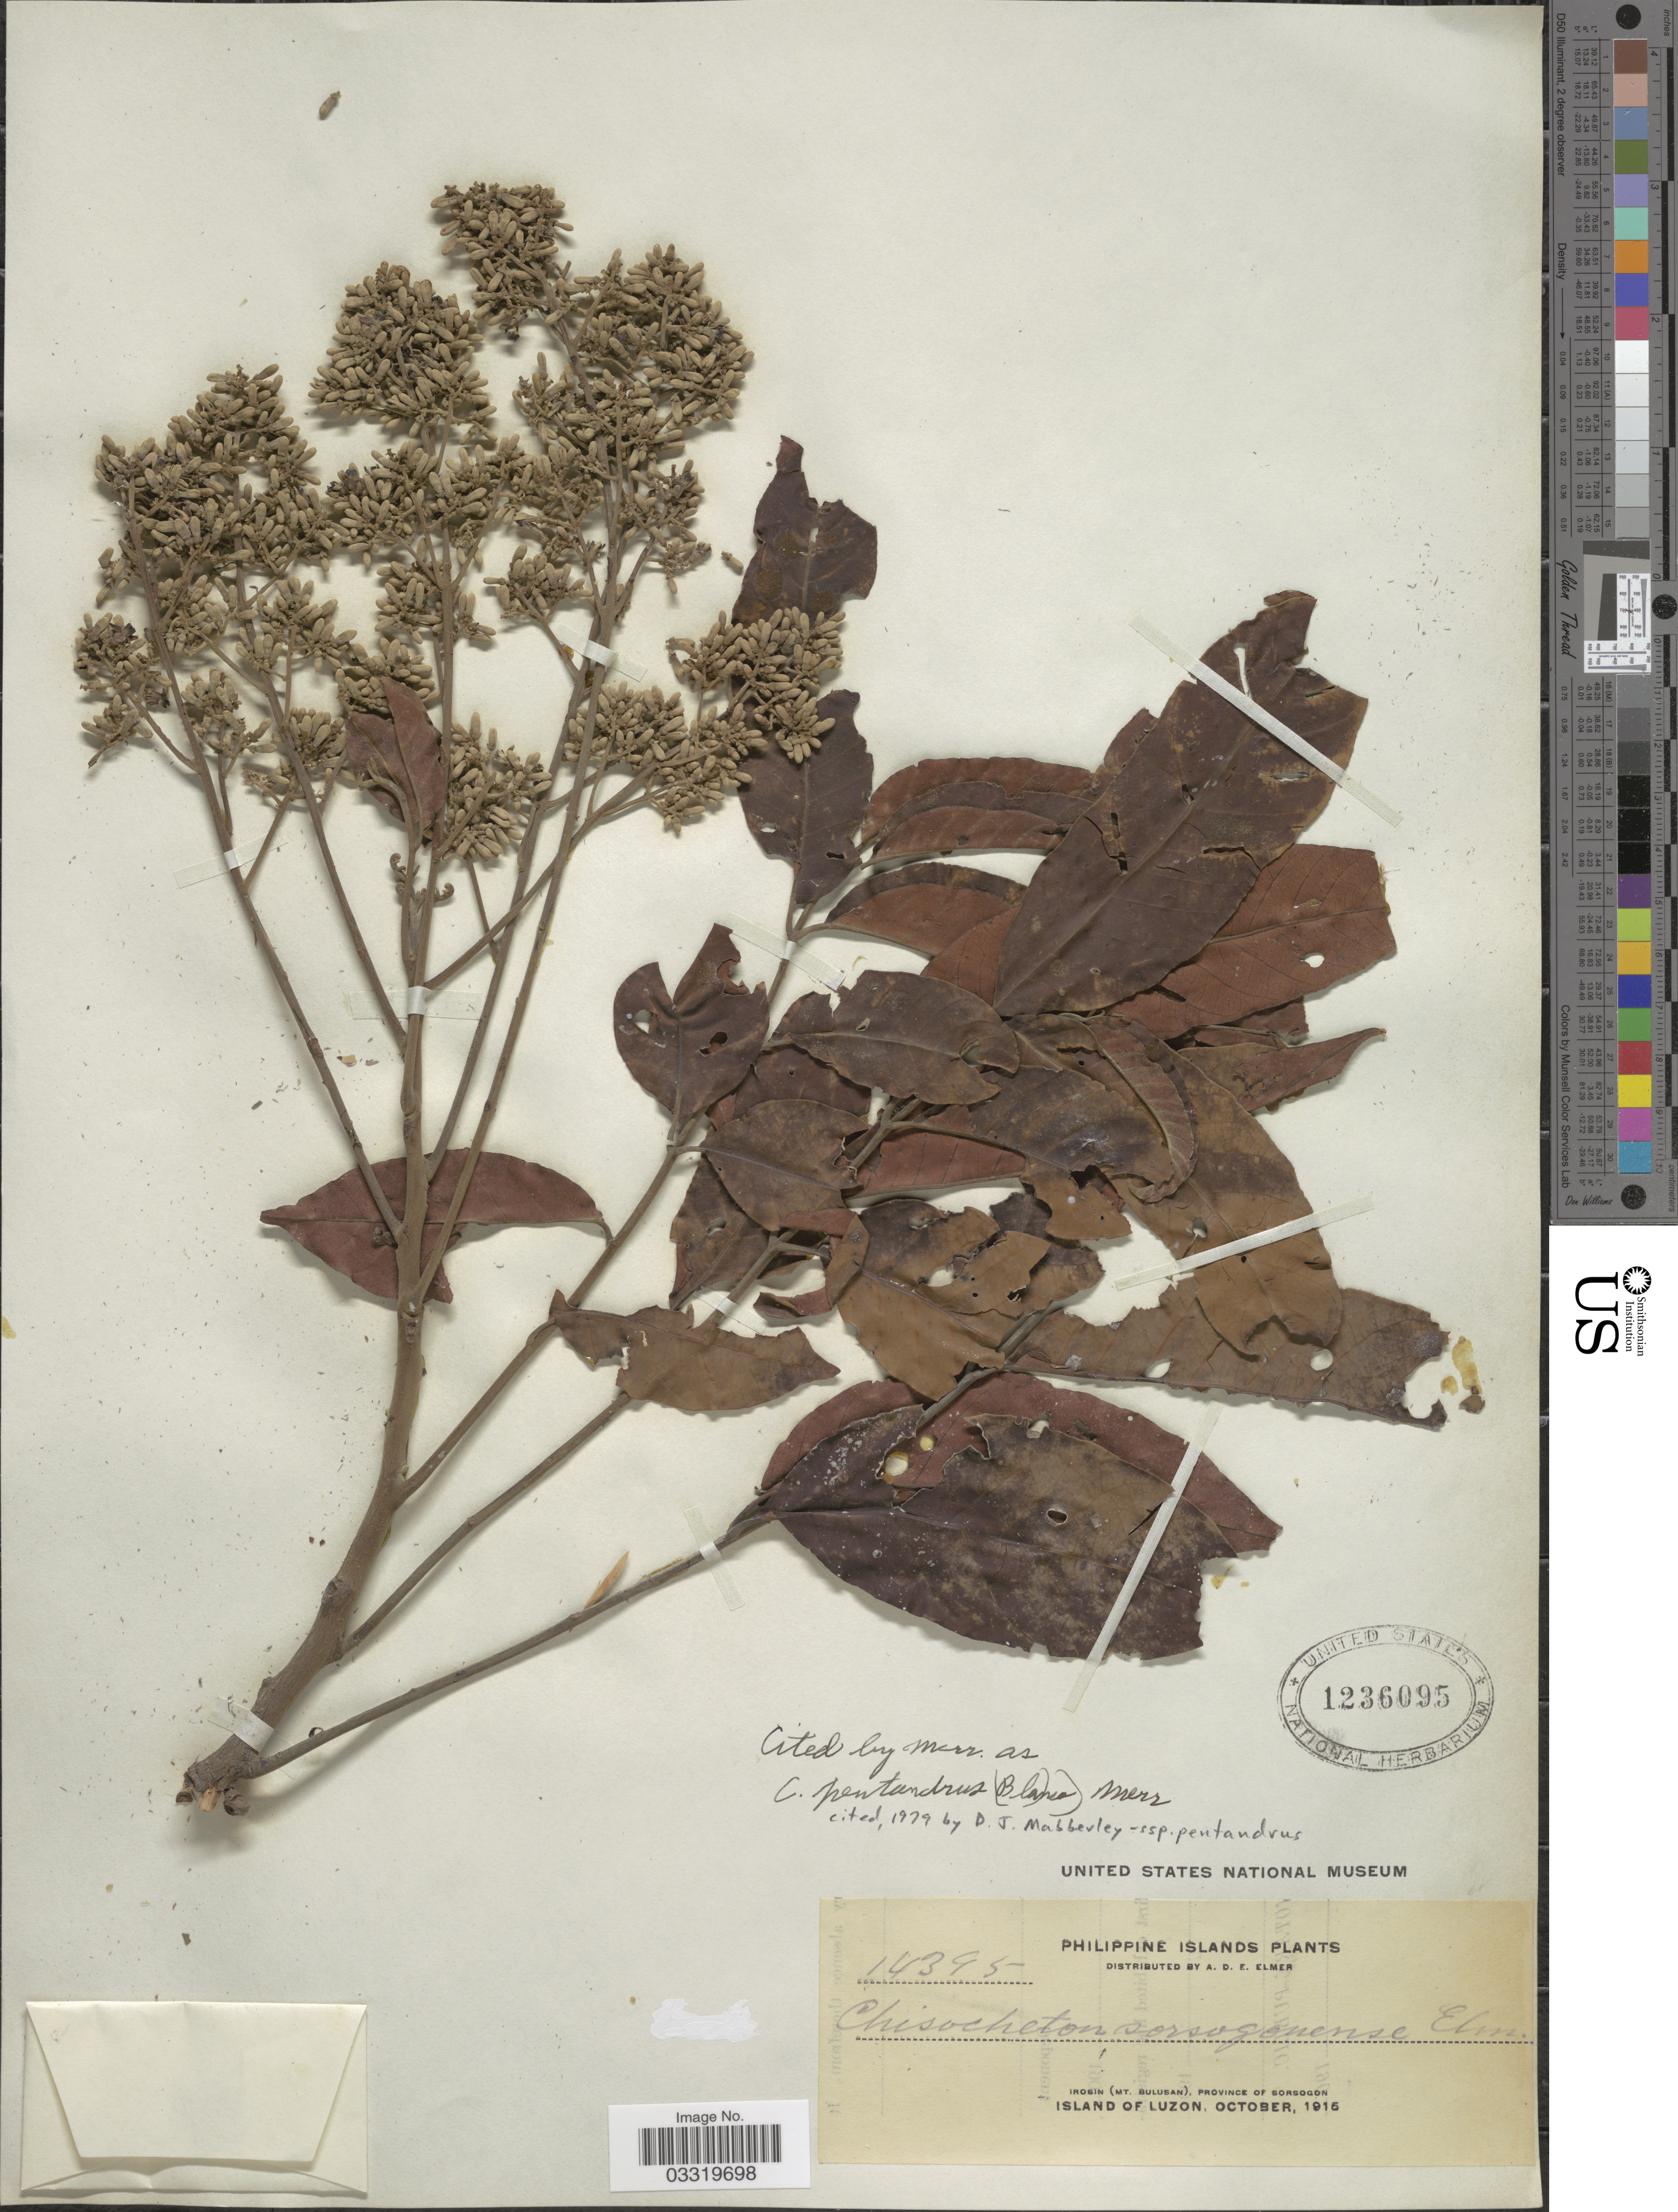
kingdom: Plantae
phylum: Tracheophyta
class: Magnoliopsida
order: Sapindales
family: Meliaceae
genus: Chisocheton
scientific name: Chisocheton pentandrus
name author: (Blanco) Merr.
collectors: A. D. E. Elmer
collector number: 14395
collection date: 1915-10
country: Philippines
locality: Philippine Islands. Irosin (Mt Bulusan), Province of Sorsogon. Island of Luzon.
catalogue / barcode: US 1236095